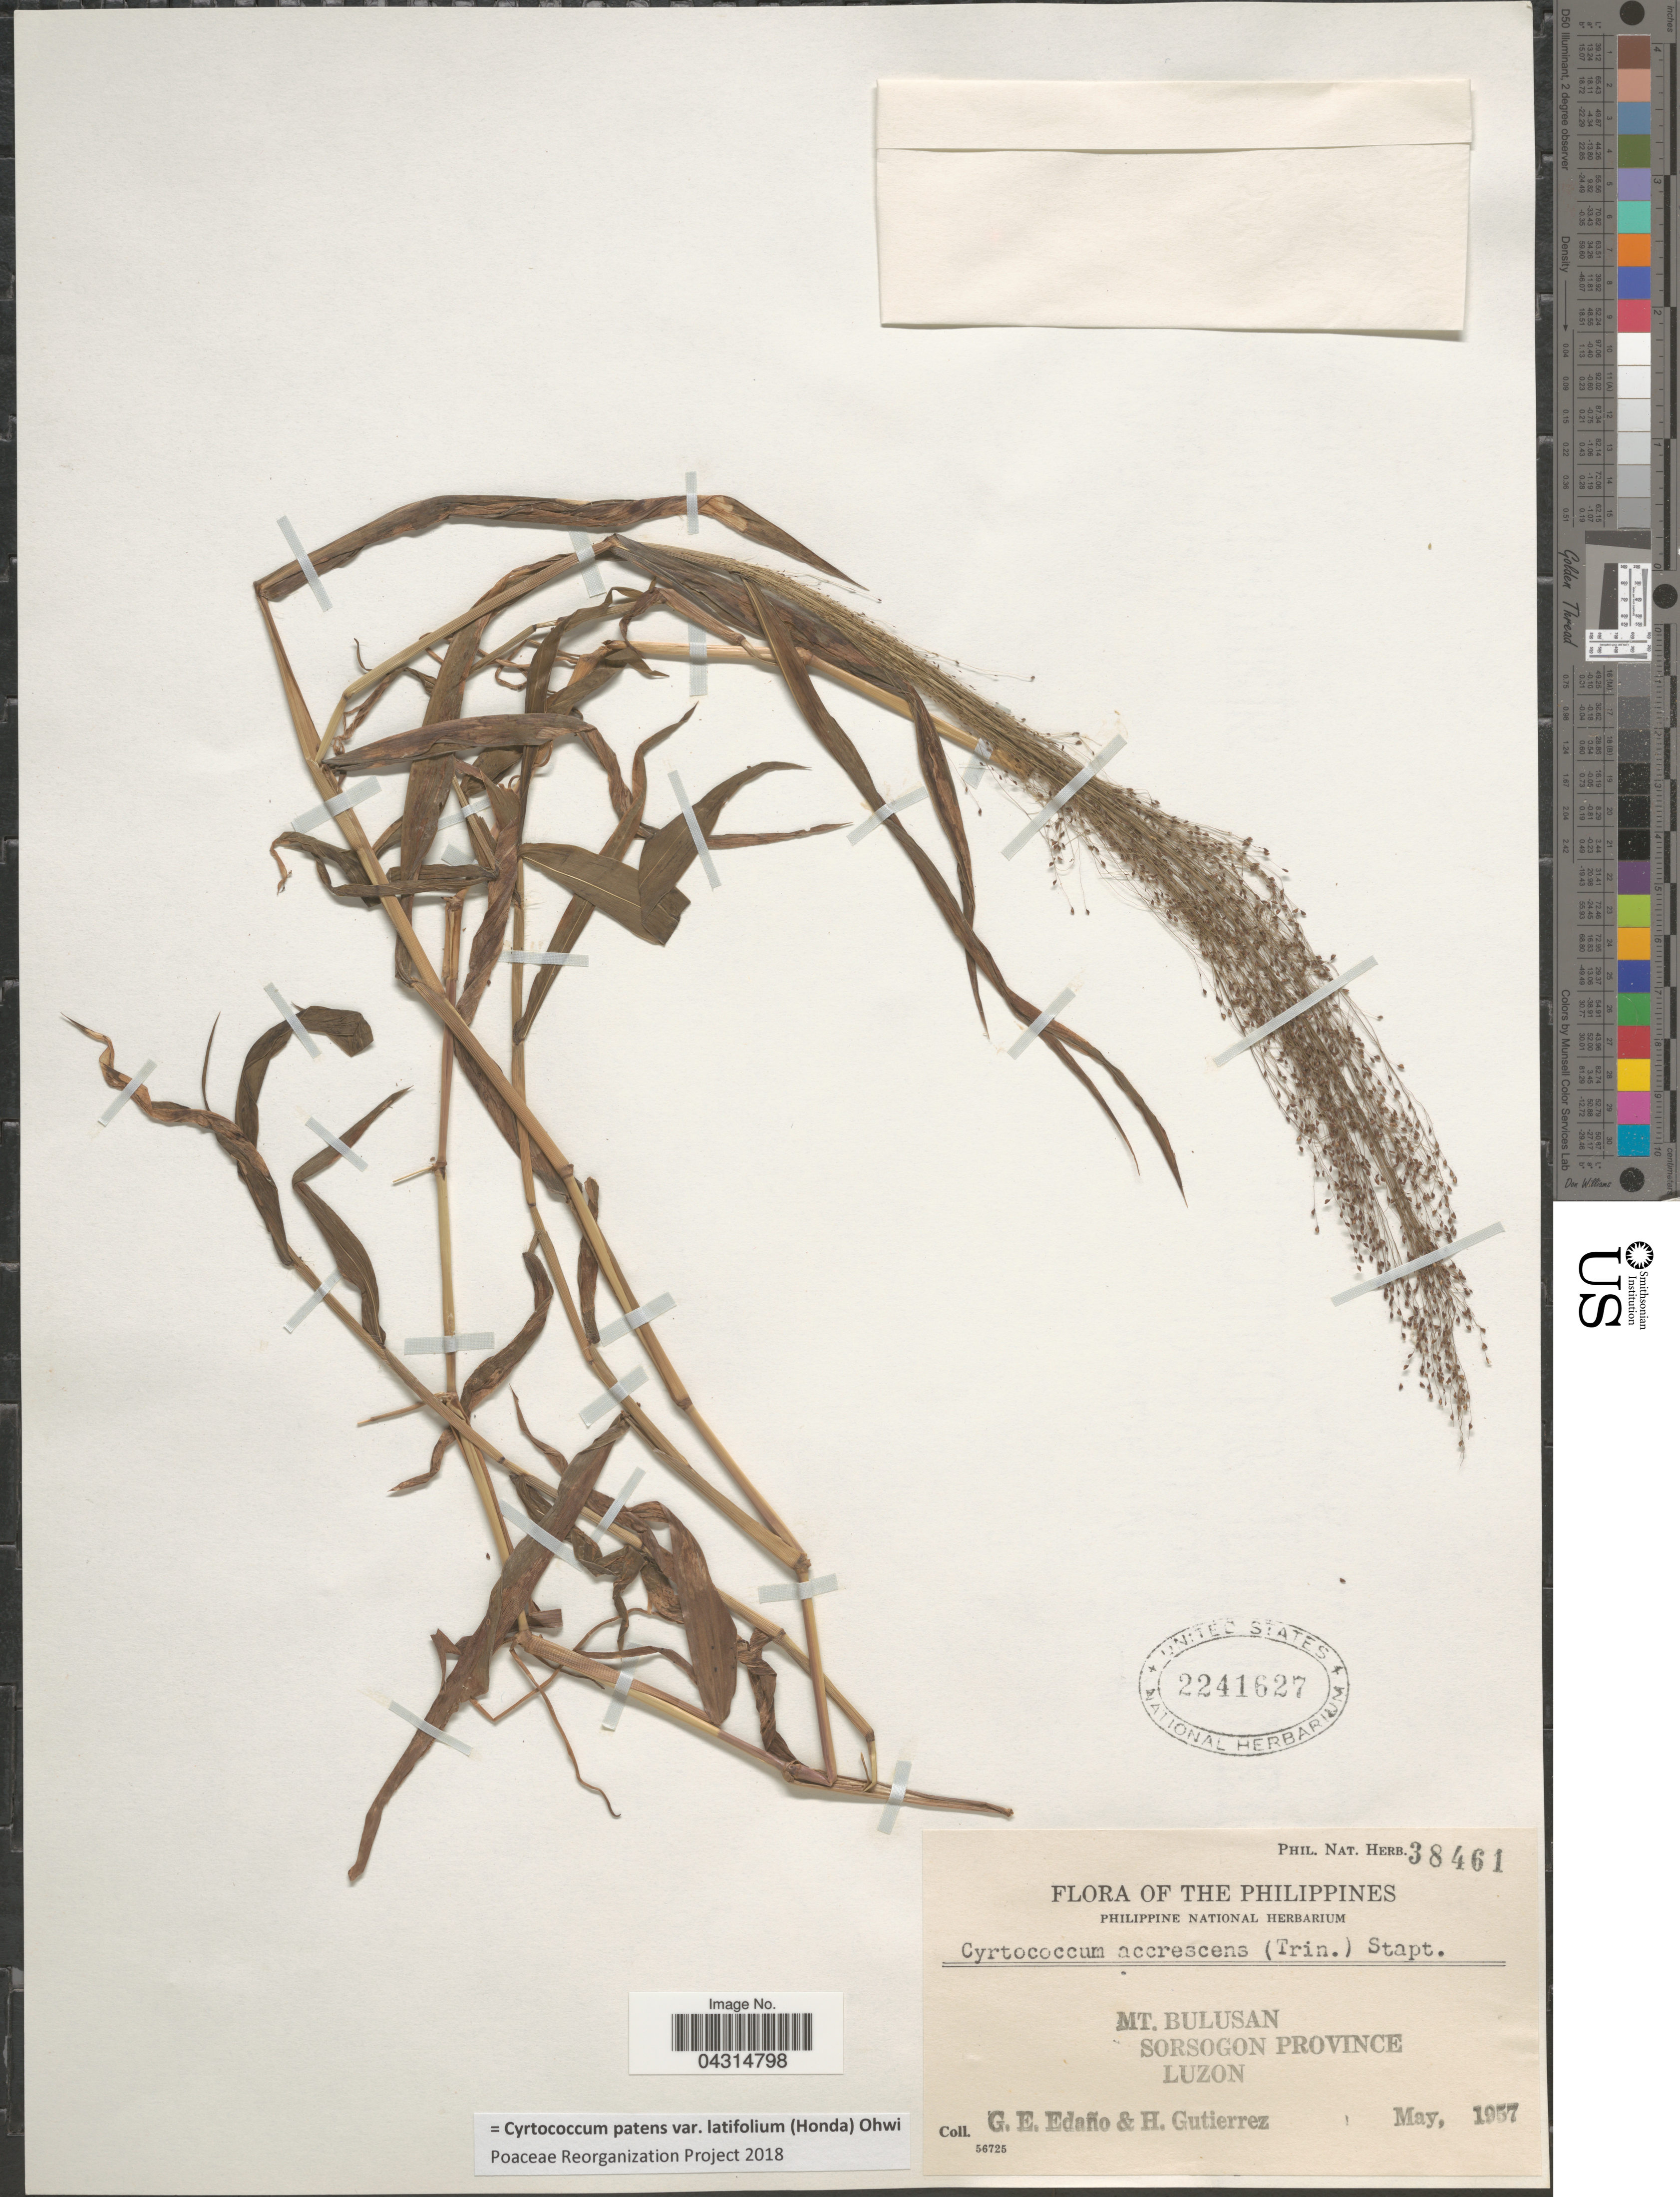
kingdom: Plantae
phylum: Tracheophyta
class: Liliopsida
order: Poales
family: Poaceae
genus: Cyrtococcum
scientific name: Cyrtococcum patens var. latifolium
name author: (Honda) Ohwi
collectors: G. E. Edaño & H. Gutierrez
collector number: Phil. Nat. Herb. 38461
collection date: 1957-05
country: Philippines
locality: Mt. Bulusan, Sorsogon Province, Luzon.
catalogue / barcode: US 2241627